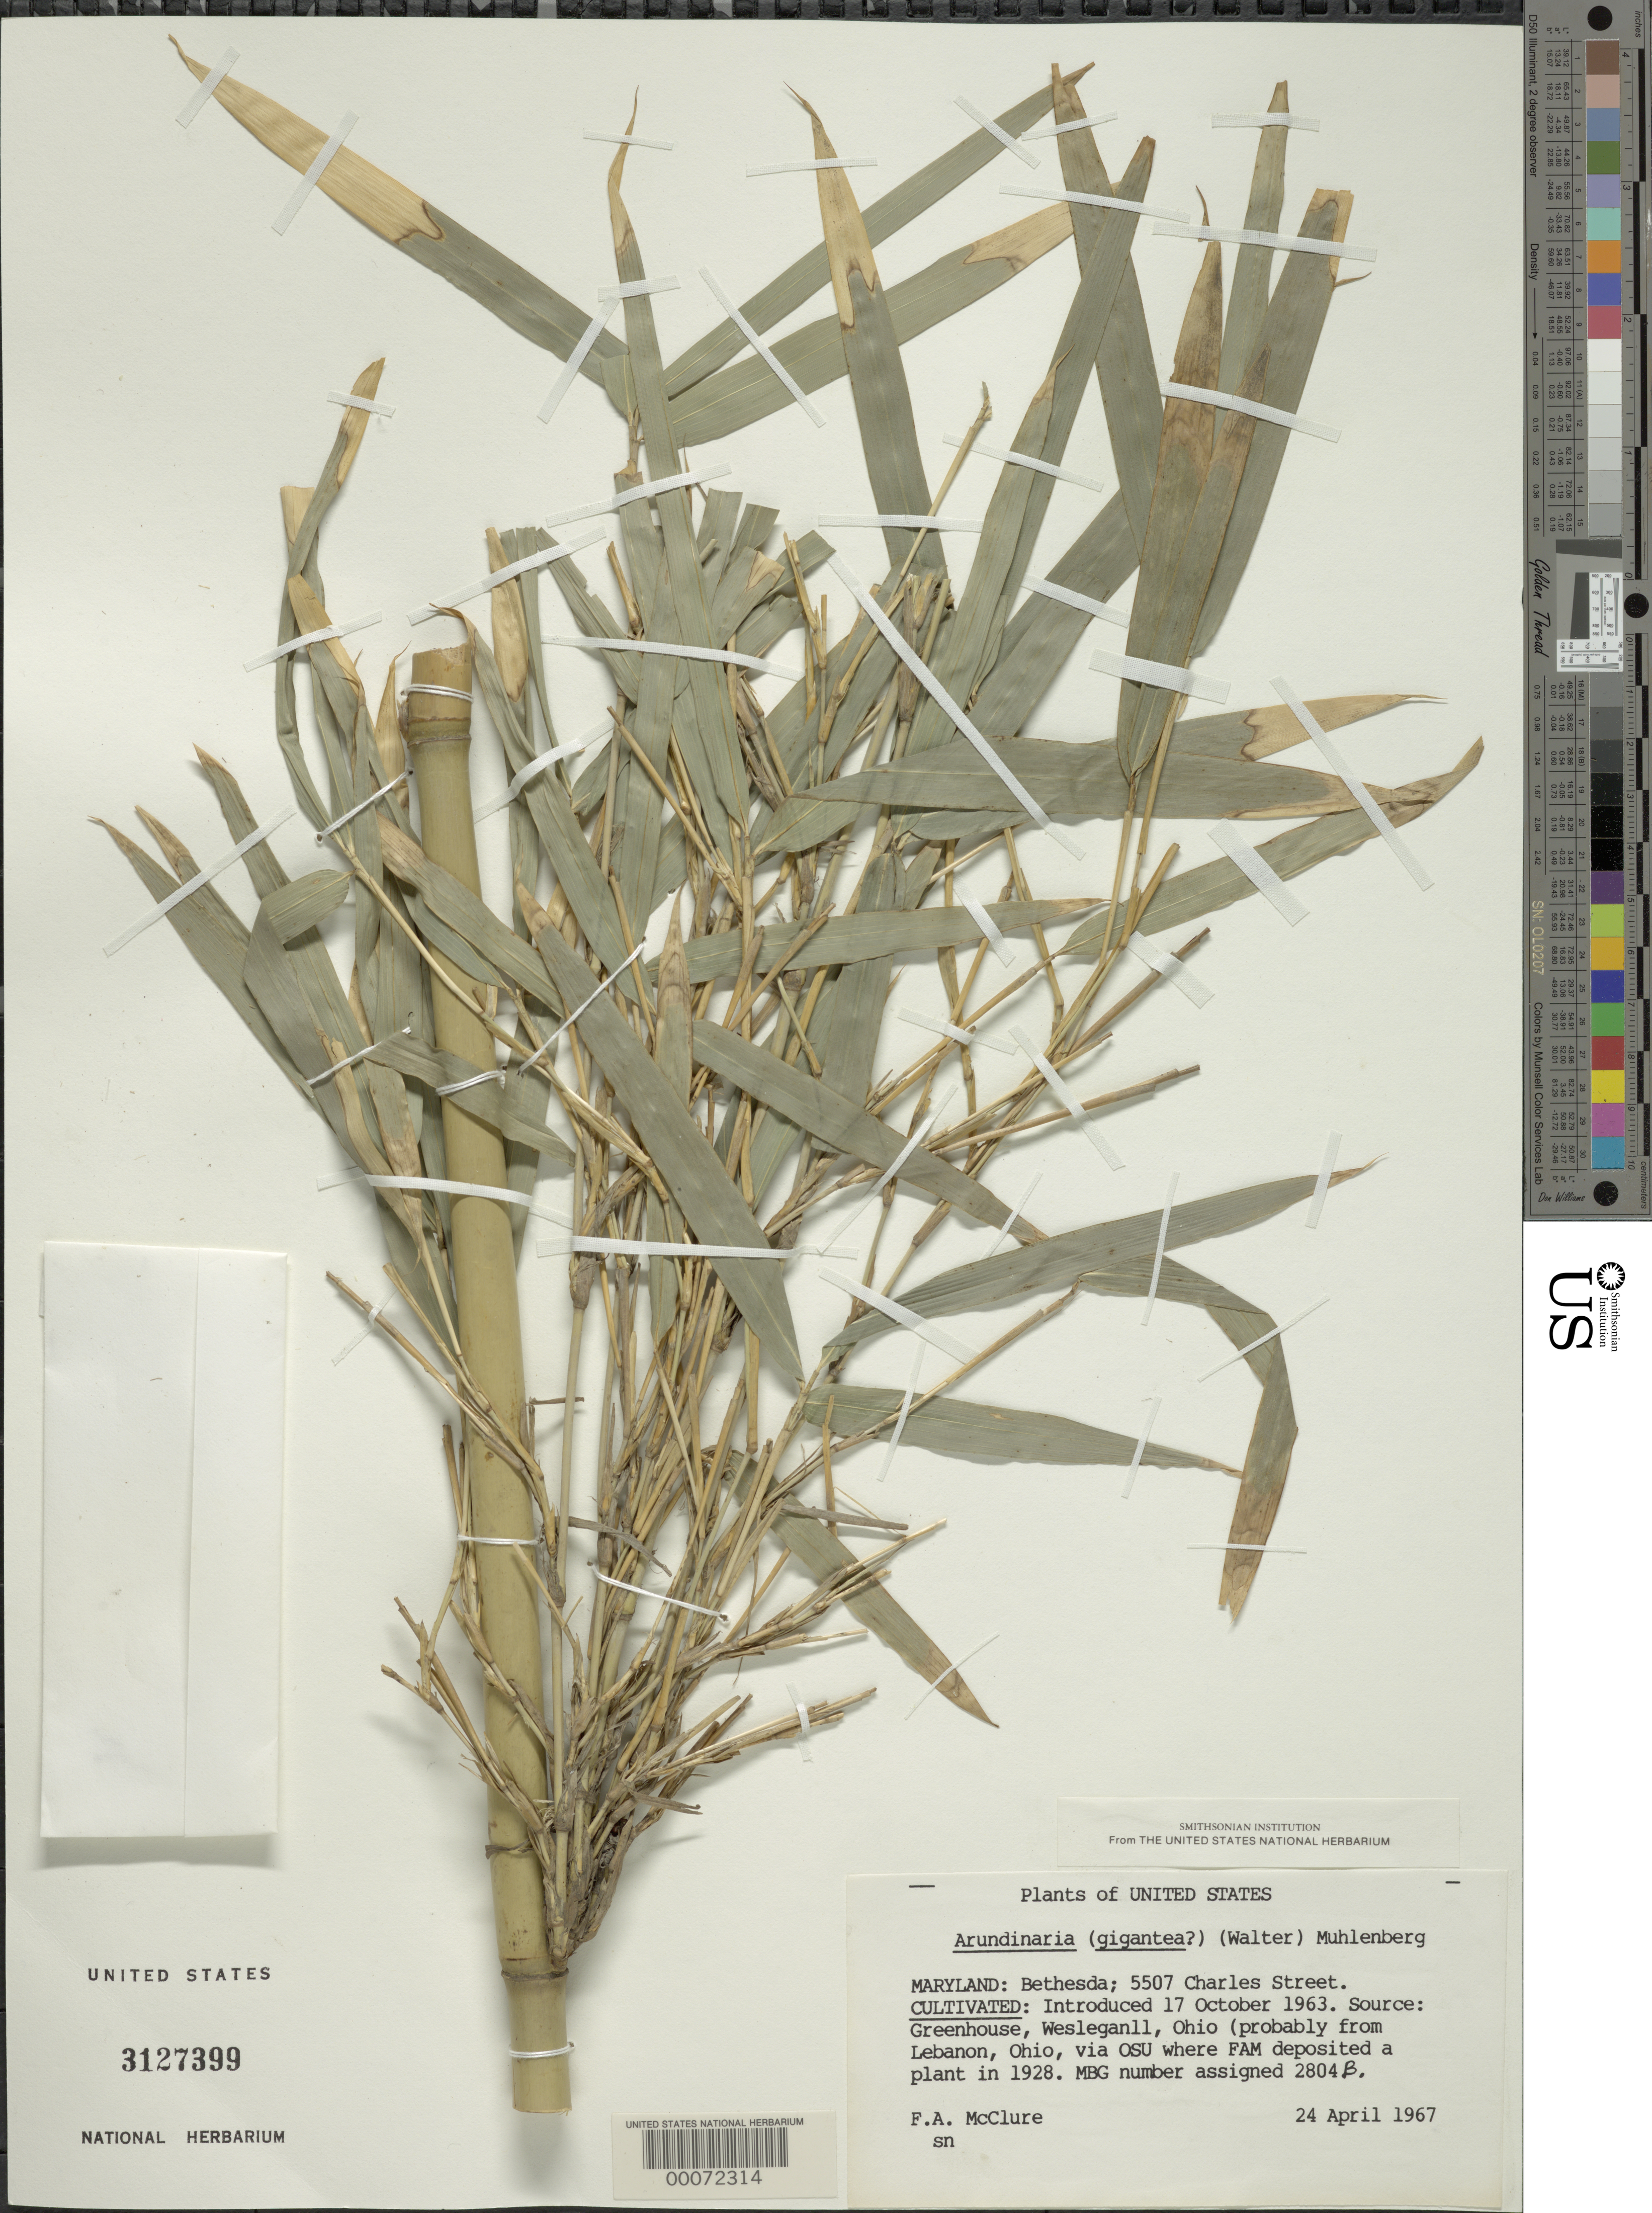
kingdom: Plantae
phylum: Tracheophyta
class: Liliopsida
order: Poales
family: Poaceae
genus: Arundinaria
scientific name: Arundinaria gigantea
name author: (Walter) Muhl.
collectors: F. A. McClure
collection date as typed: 24 Apr 1967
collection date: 1967-04-24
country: United States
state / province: Maryland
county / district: Montgomery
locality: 5507 Charles Street, Bethesda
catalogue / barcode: US 3127399